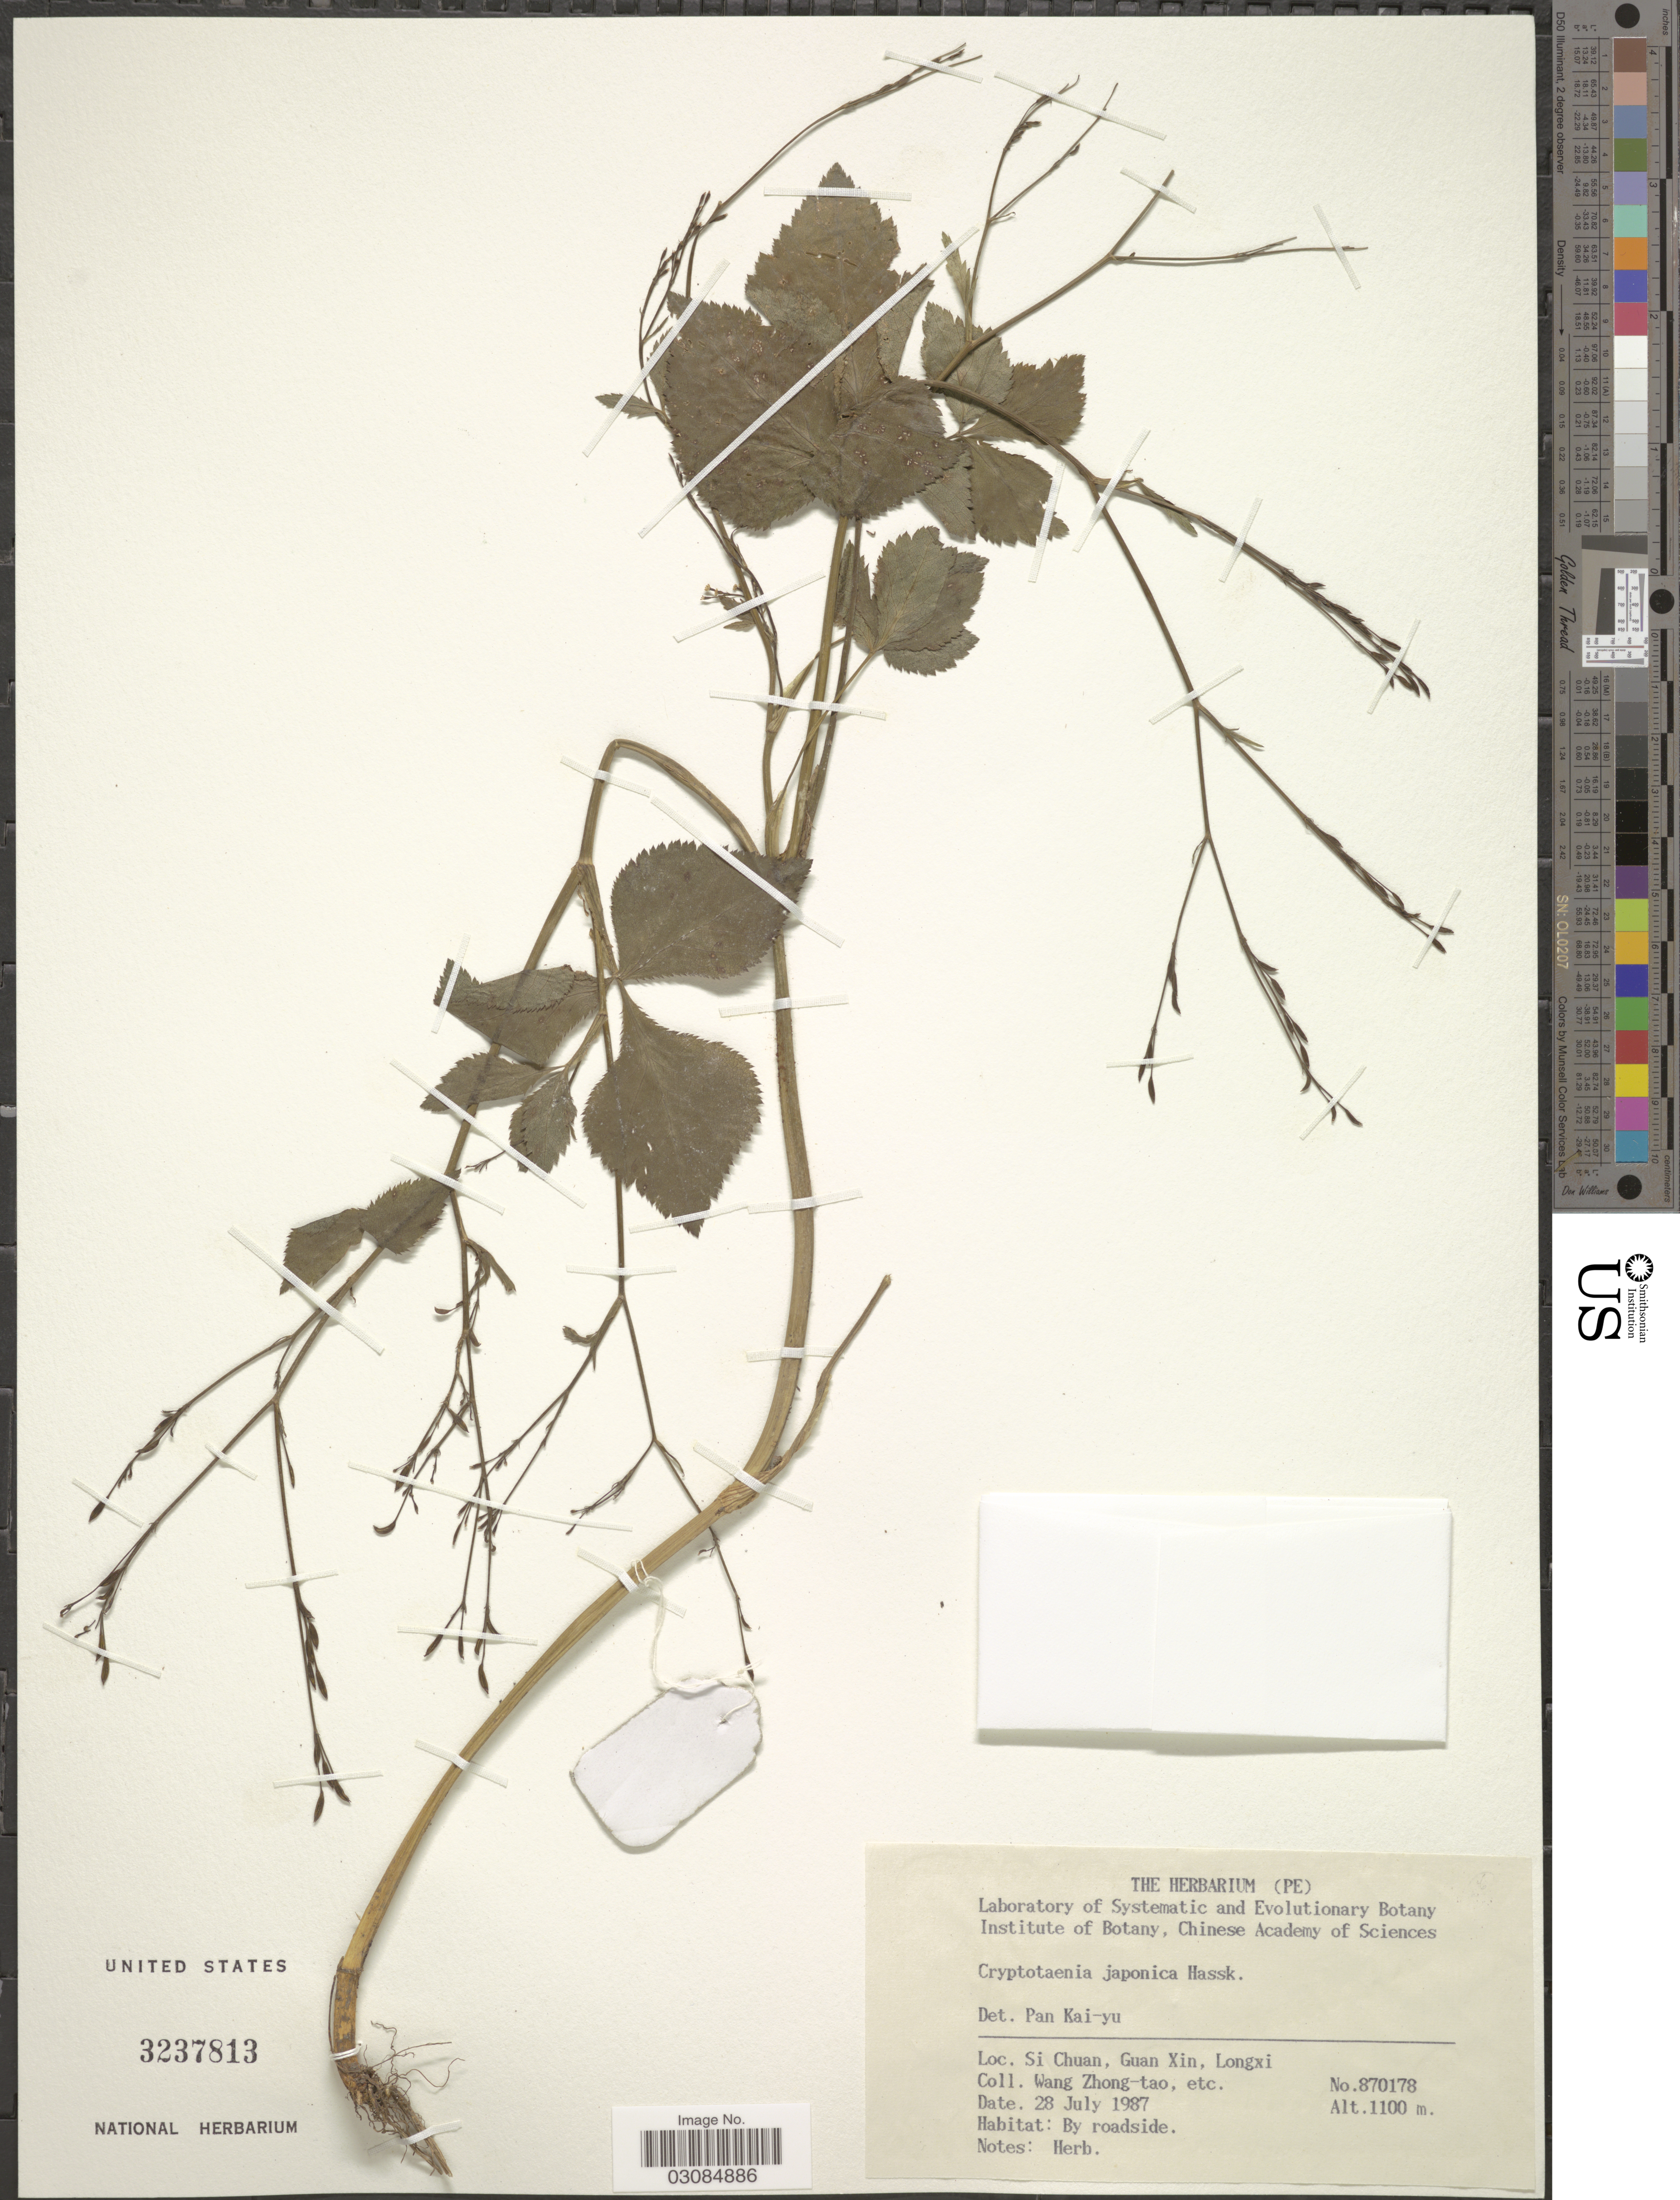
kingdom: Plantae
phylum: Tracheophyta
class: Magnoliopsida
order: Apiales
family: Apiaceae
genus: Cryptotaenia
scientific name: Cryptotaenia 10681280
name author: Hassk.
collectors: et al.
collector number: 870178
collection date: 1987-07-28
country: China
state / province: Sichuan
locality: Si Chuan, Guan Xin, Longxi.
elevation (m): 1100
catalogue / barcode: US 3237813